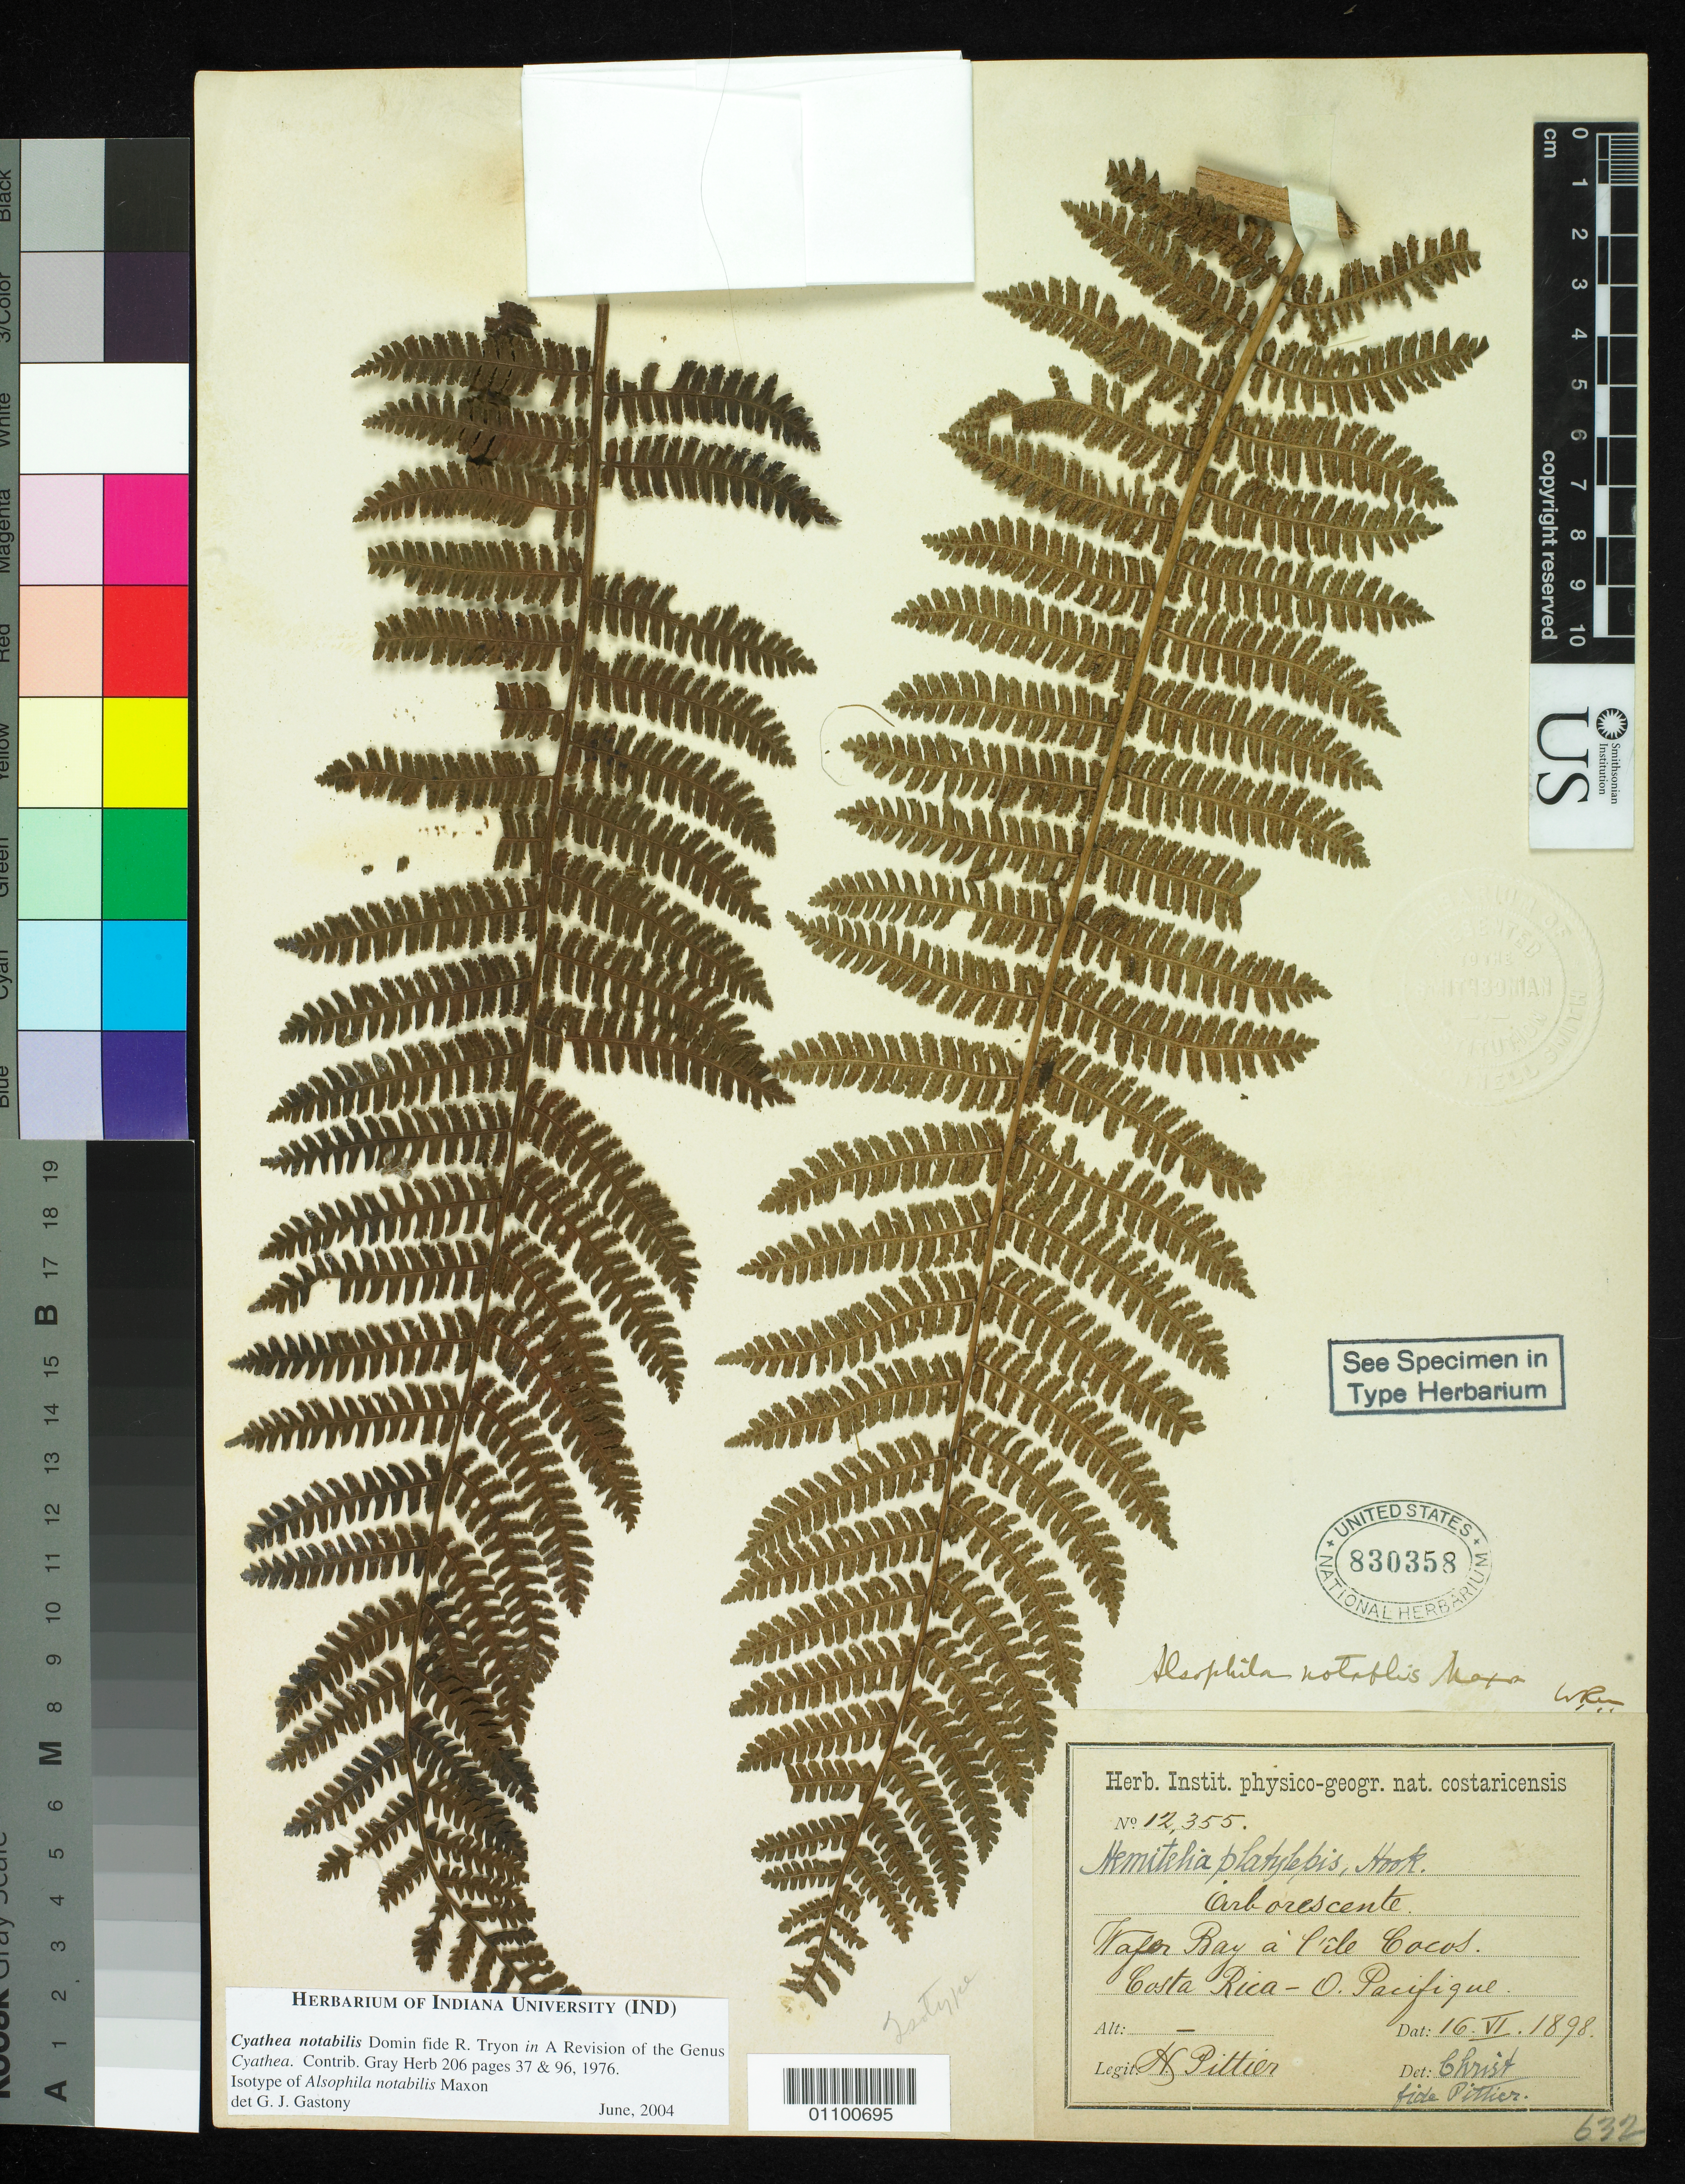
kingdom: Plantae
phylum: Tracheophyta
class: Polypodiopsida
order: Cyatheales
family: Cyatheaceae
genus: Alsophila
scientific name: Alsophila notabilis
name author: Maxon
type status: Isotype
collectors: H. F. Pittier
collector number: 12355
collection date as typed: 16 Jun 1898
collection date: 1898-06-16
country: Costa Rica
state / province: Puntarenas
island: Cocos Island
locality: Wafer Bay, O. Pacifique.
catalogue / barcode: US 830358